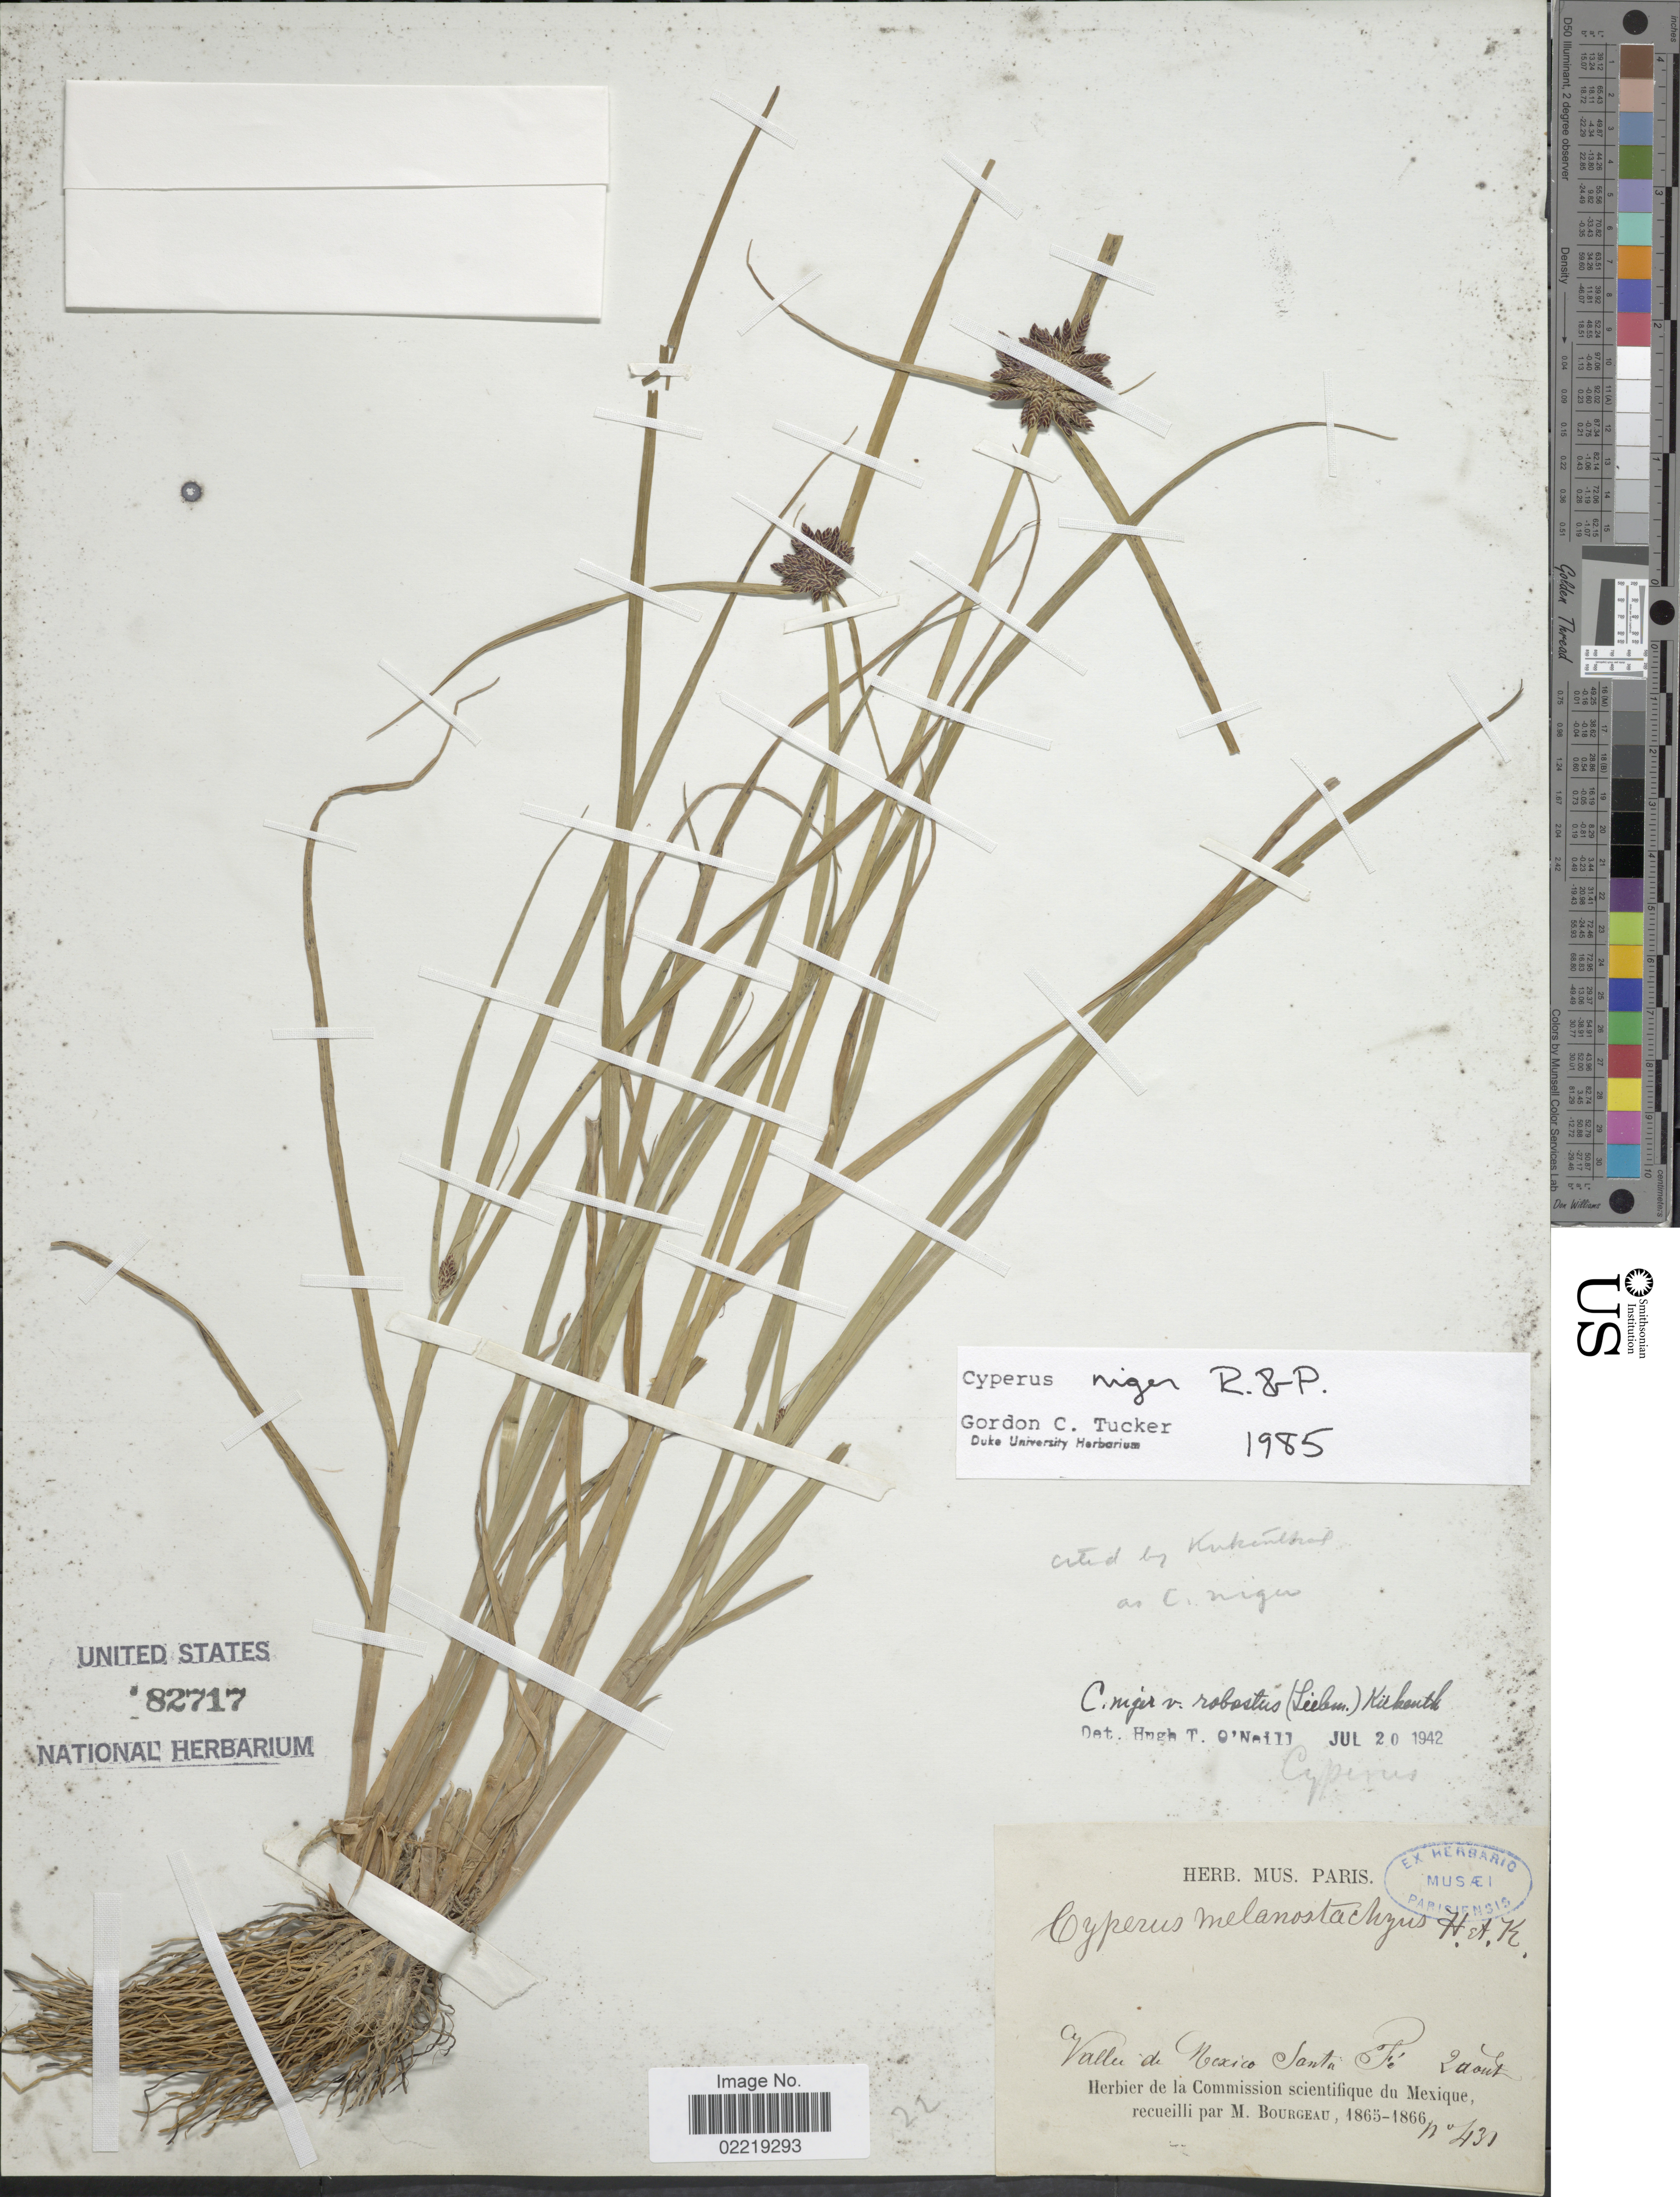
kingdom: Plantae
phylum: Tracheophyta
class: Liliopsida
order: Poales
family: Cyperaceae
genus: Cyperus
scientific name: Cyperus niger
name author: Ruiz & Pav.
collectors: M. Bourgeau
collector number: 431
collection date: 1865-08-02/1866-08-02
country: Mexico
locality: Vallee de Mexico, Santa Fe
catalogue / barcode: US 82717